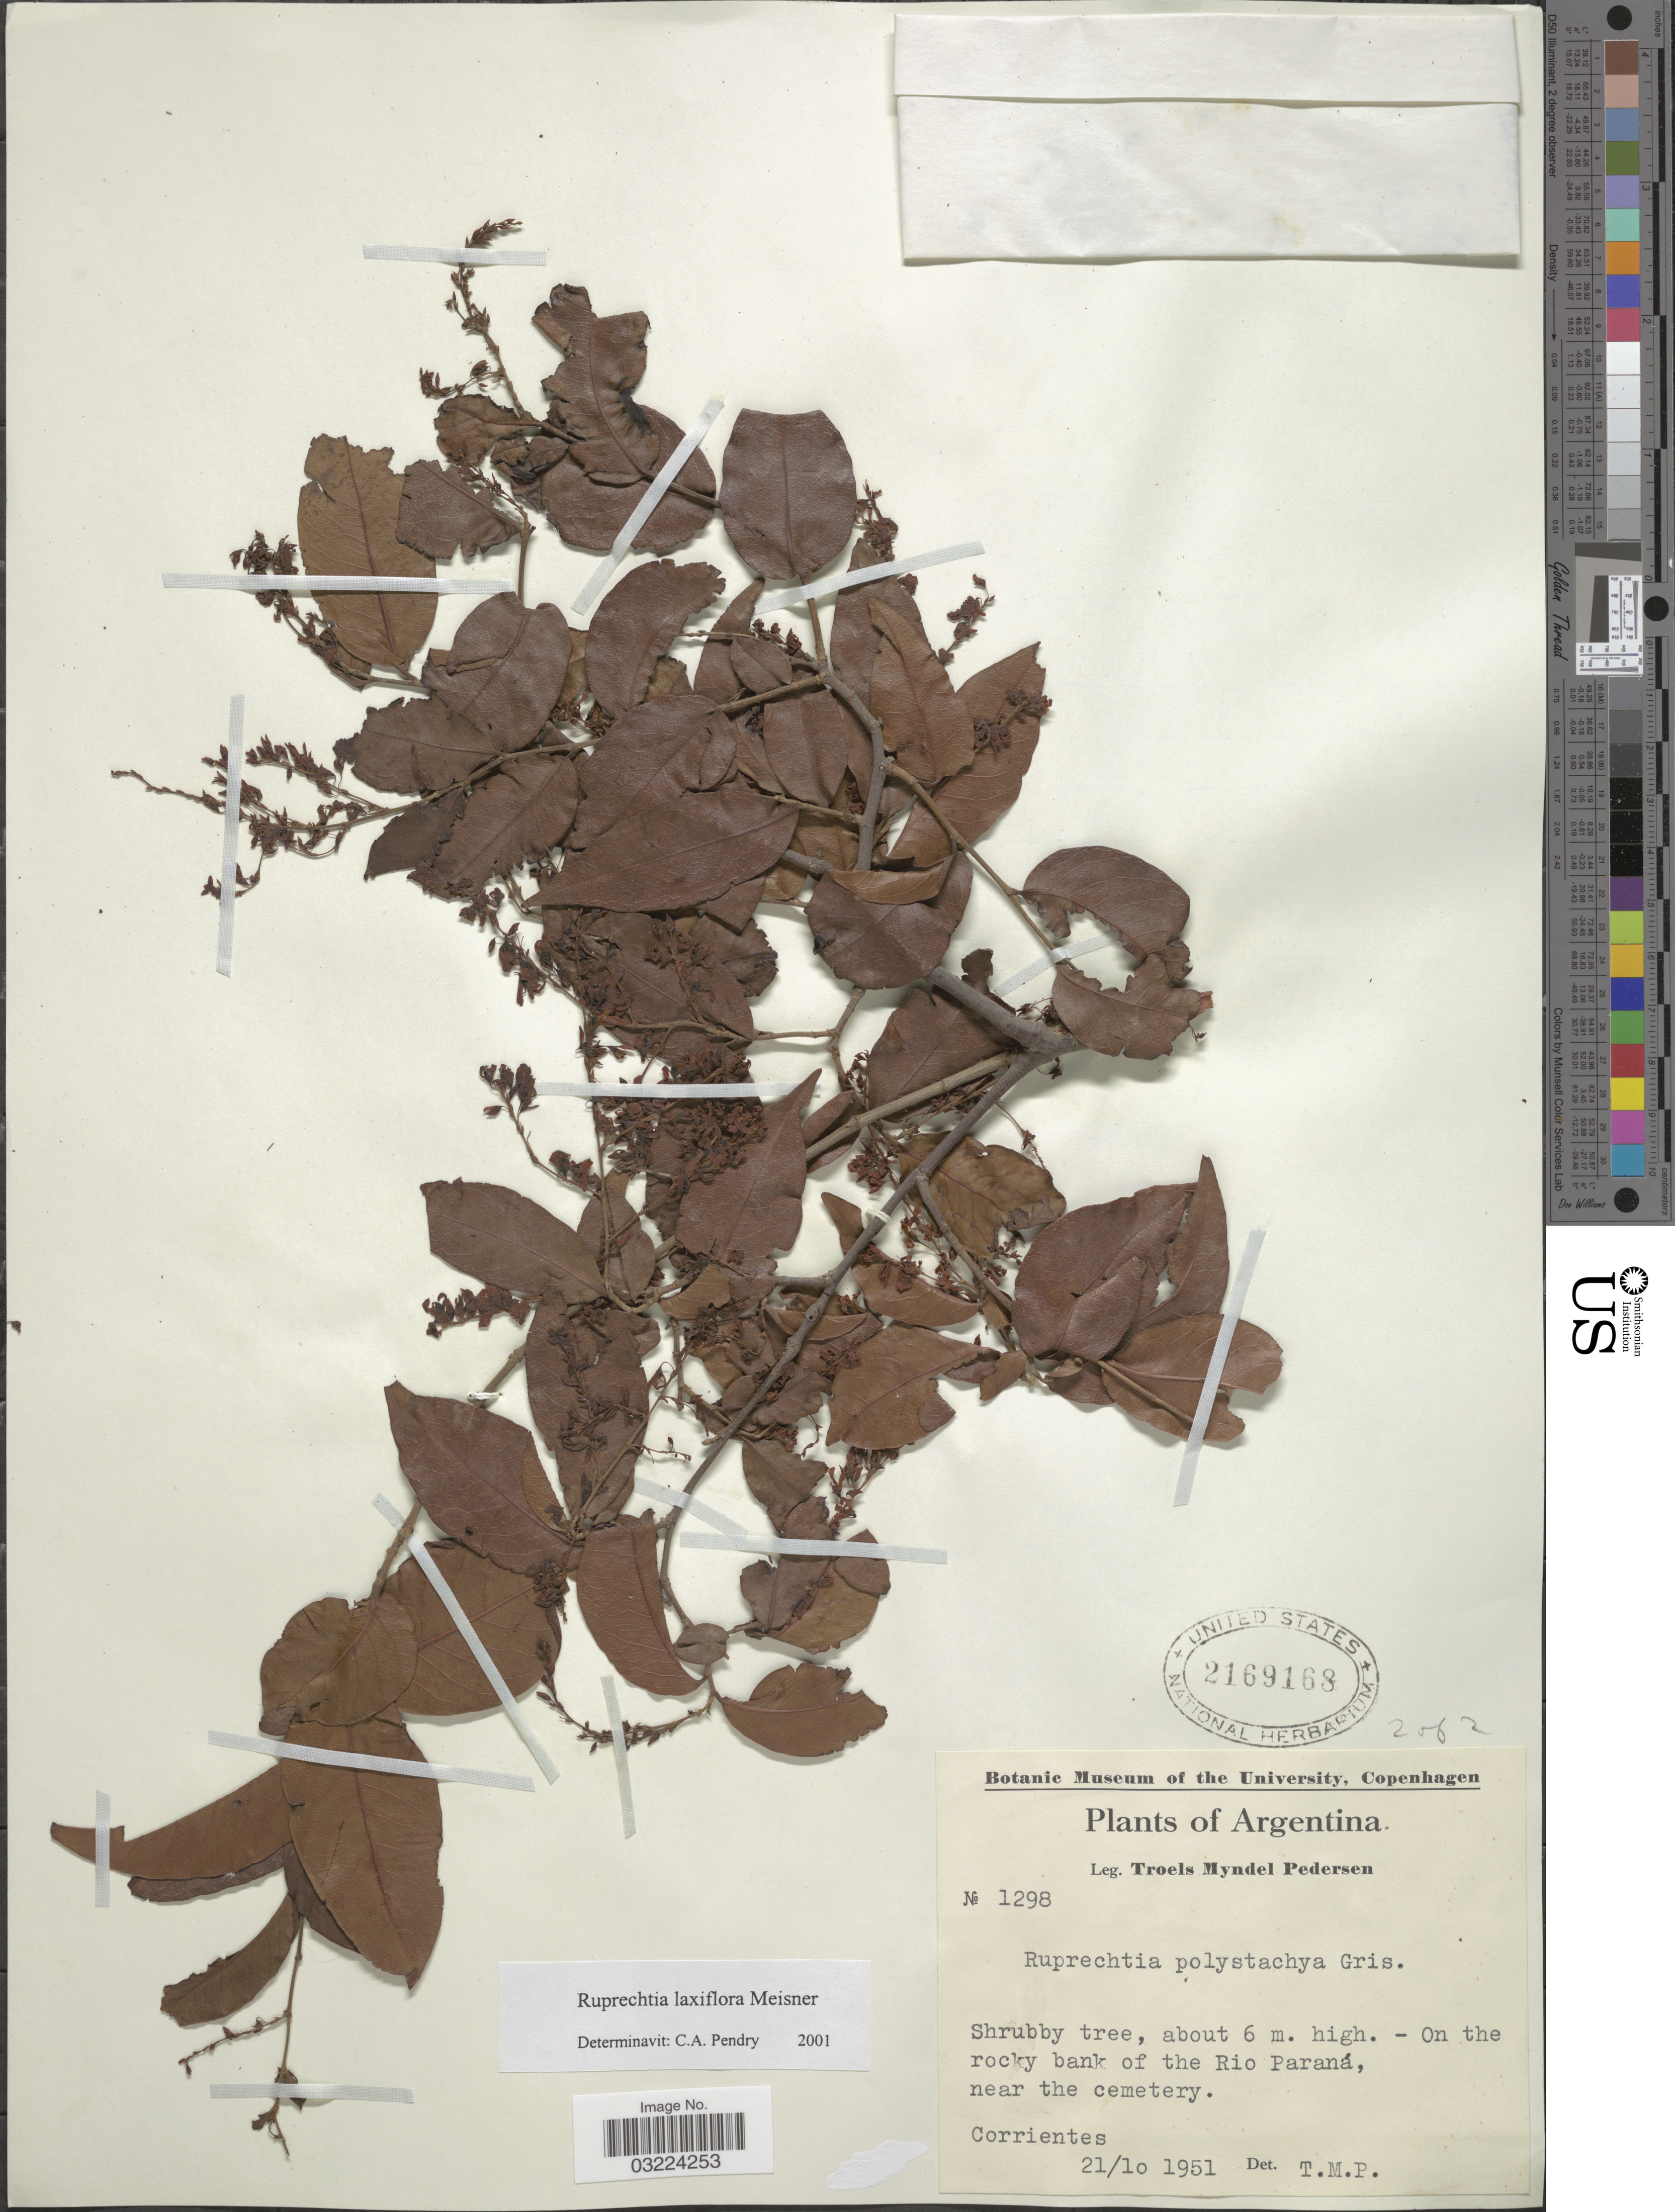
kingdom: Plantae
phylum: Tracheophyta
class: Magnoliopsida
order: Caryophyllales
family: Polygonaceae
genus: Ruprechtia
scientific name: Ruprechtia laxiflora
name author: Meisn.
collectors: T. Pederson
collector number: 1298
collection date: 1951-10-21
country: Argentina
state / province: Corrientes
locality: On the rocky bank of the Rio Paraná, near the cemetery.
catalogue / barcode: US 2169168